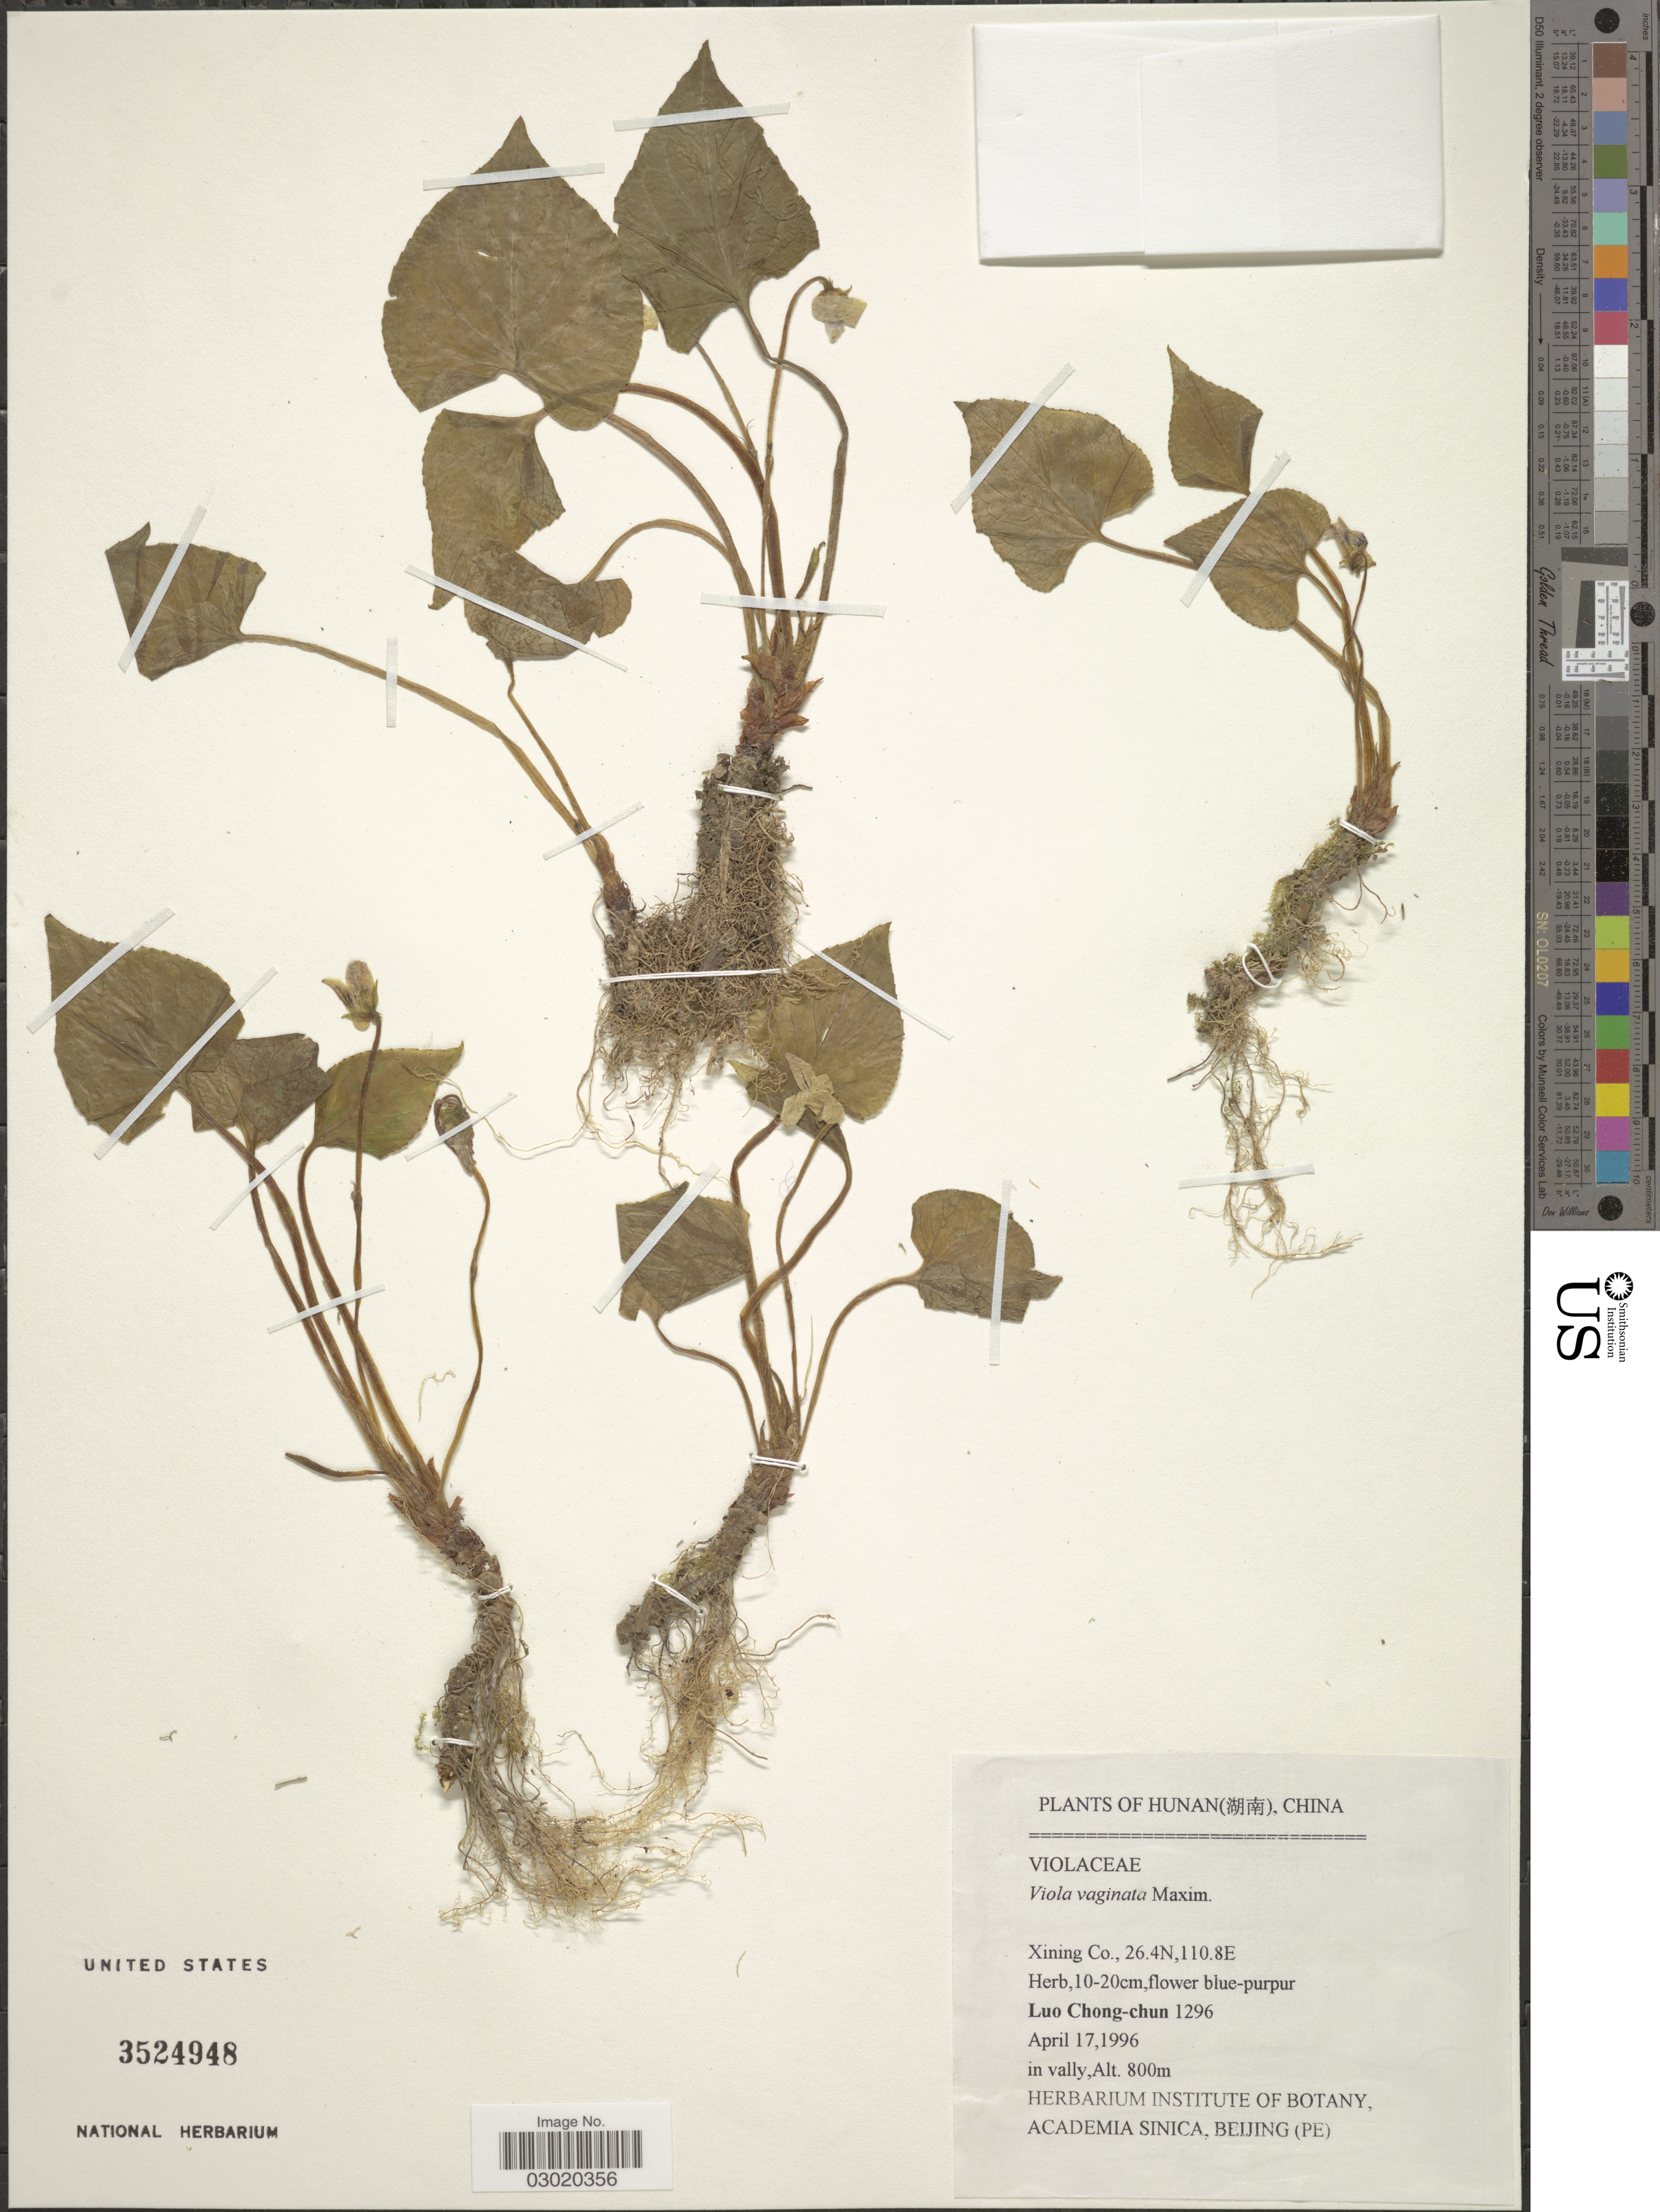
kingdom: Plantae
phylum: Tracheophyta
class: Magnoliopsida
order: Malpighiales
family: Violaceae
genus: Viola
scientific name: Viola vaginata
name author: Maxim.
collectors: L. Chong-Chun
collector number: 1296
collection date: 1996-04-17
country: China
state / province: Hunan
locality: Xining Co.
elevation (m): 800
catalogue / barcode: US 3524948